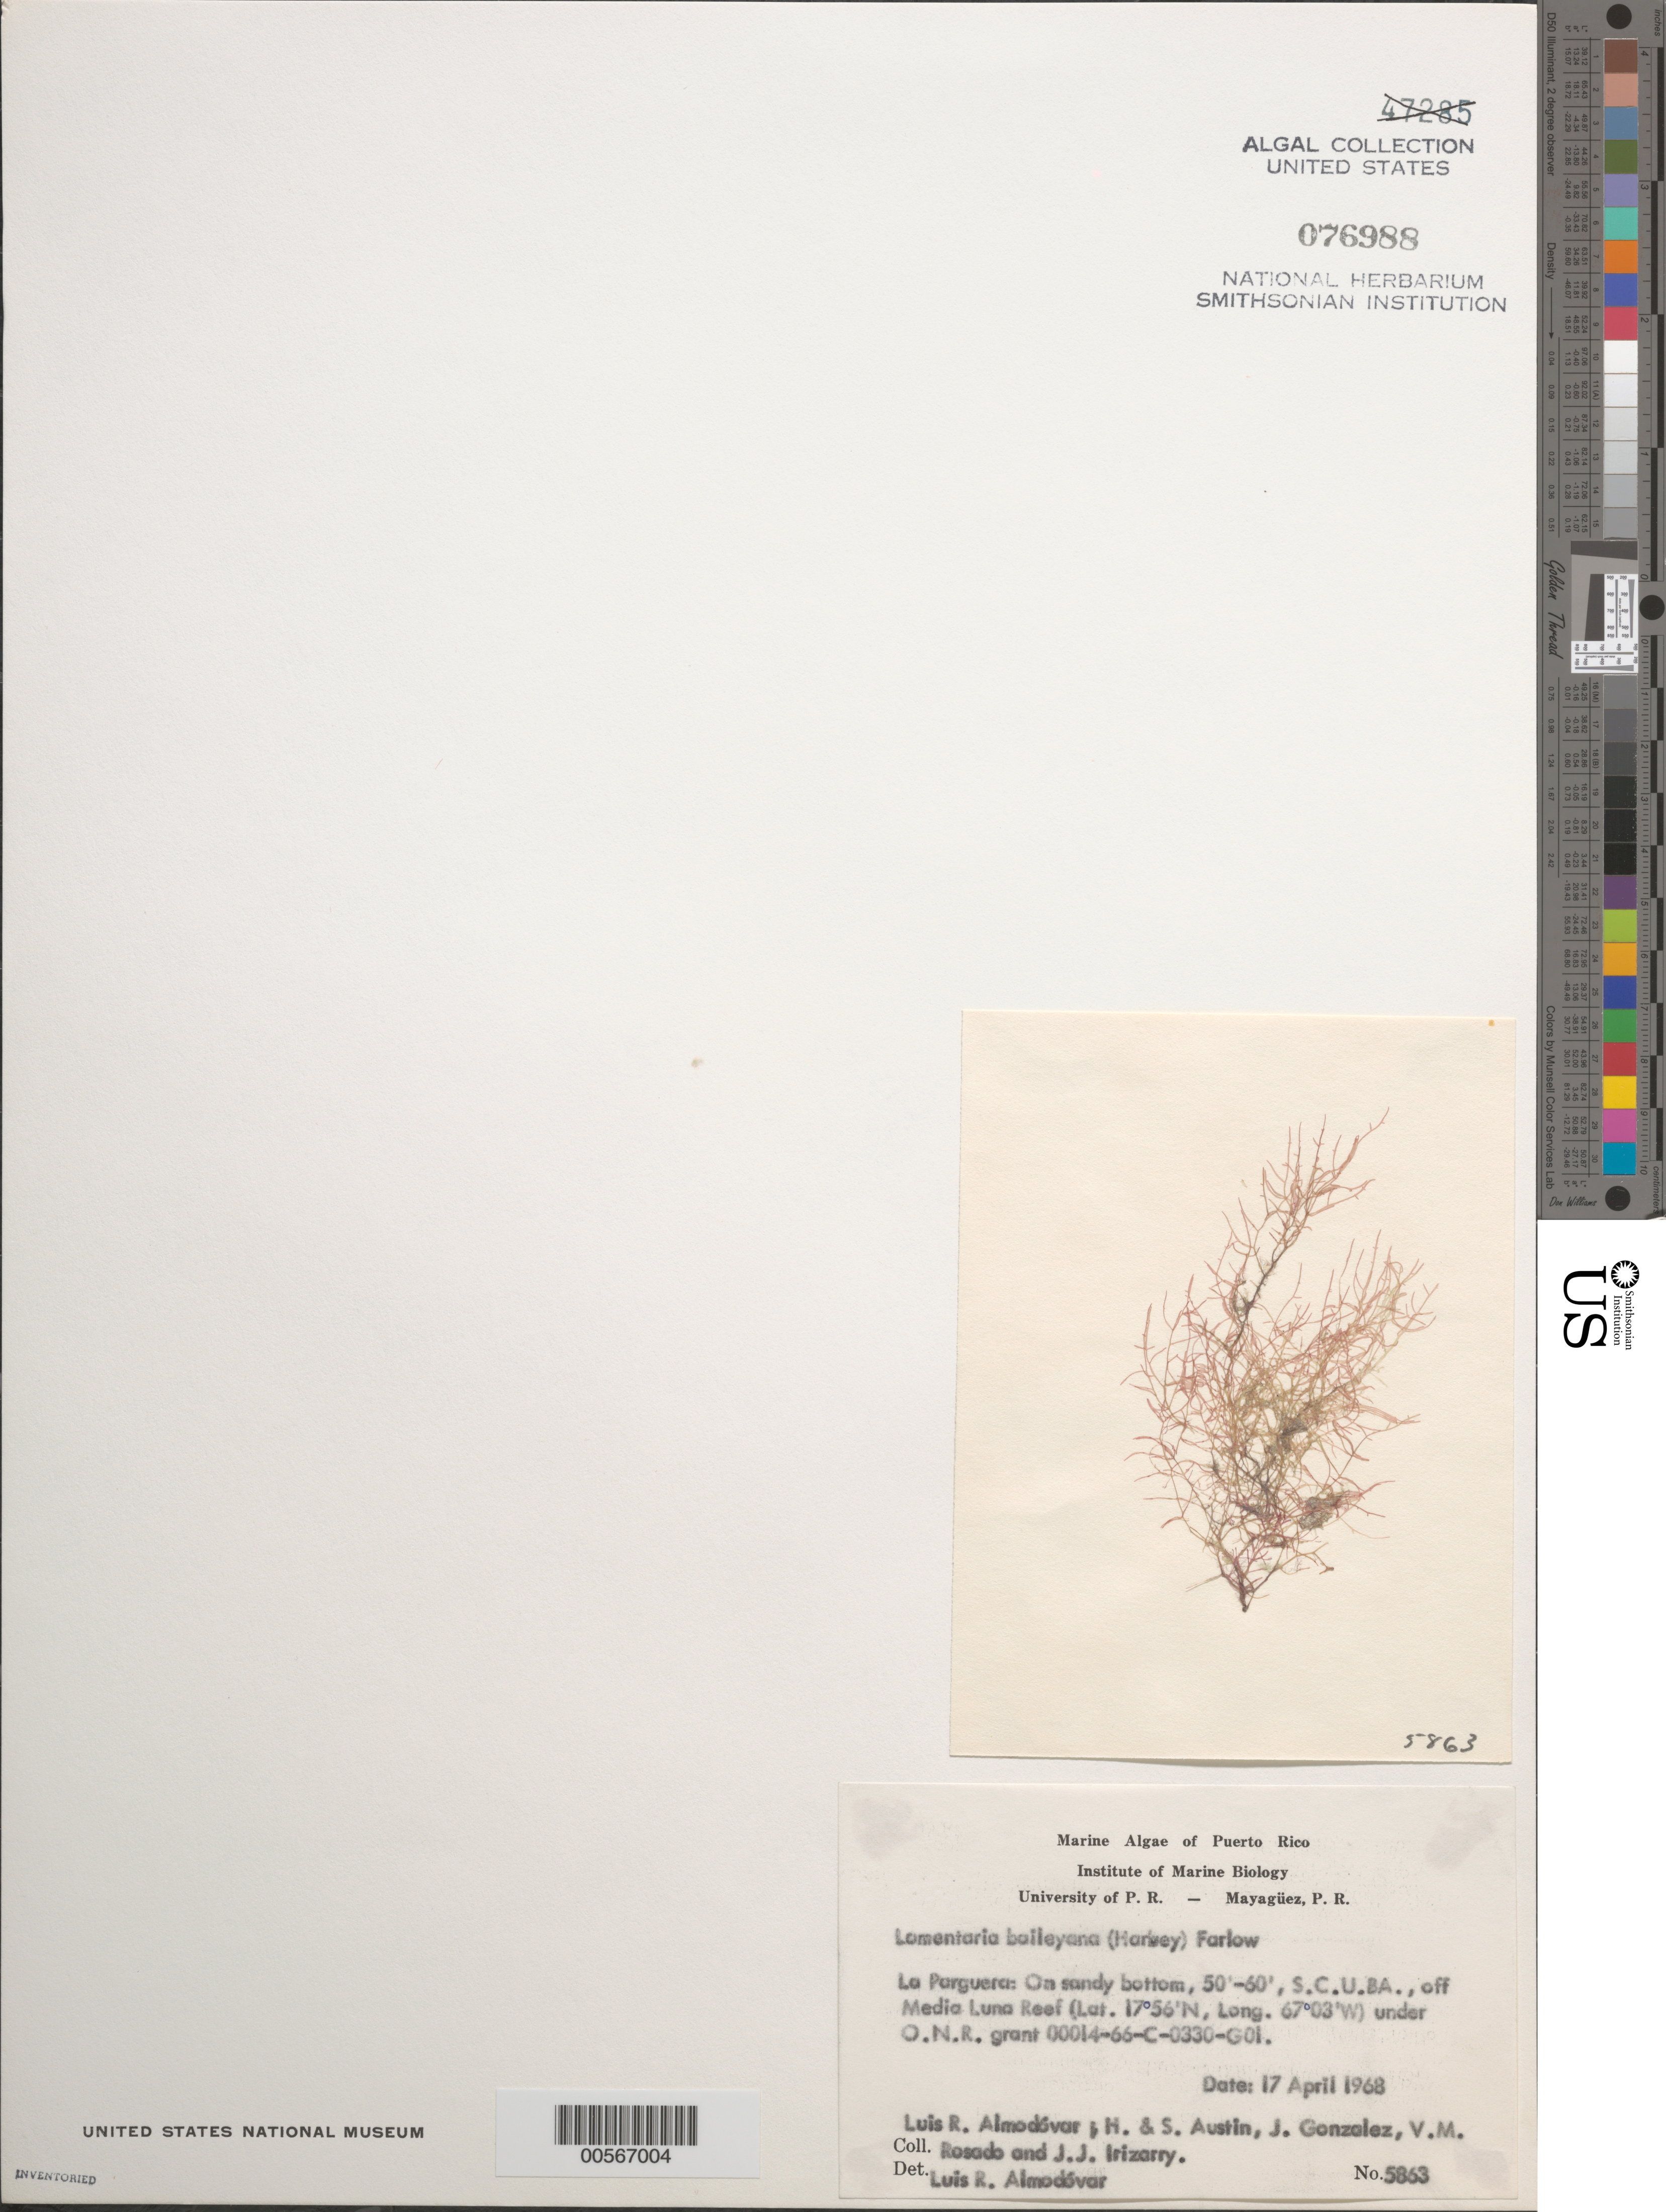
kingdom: Plantae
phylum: Rhodophyta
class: Florideophyceae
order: Rhodymeniales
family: Lomentariaceae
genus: Hooperia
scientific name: Hooperia divaricata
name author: (Durant) M.J. Wynne et al.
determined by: Algae name updating Project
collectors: L. Almodovar, H. Austin, S. Austin, J. Gonzalez, V. Rosado & J. Irizarry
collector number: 5863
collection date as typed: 17 Apr 1968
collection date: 1968-04-17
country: Puerto Rico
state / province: Lajas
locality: La Parguera, off Media Luna Reef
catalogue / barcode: US 76988